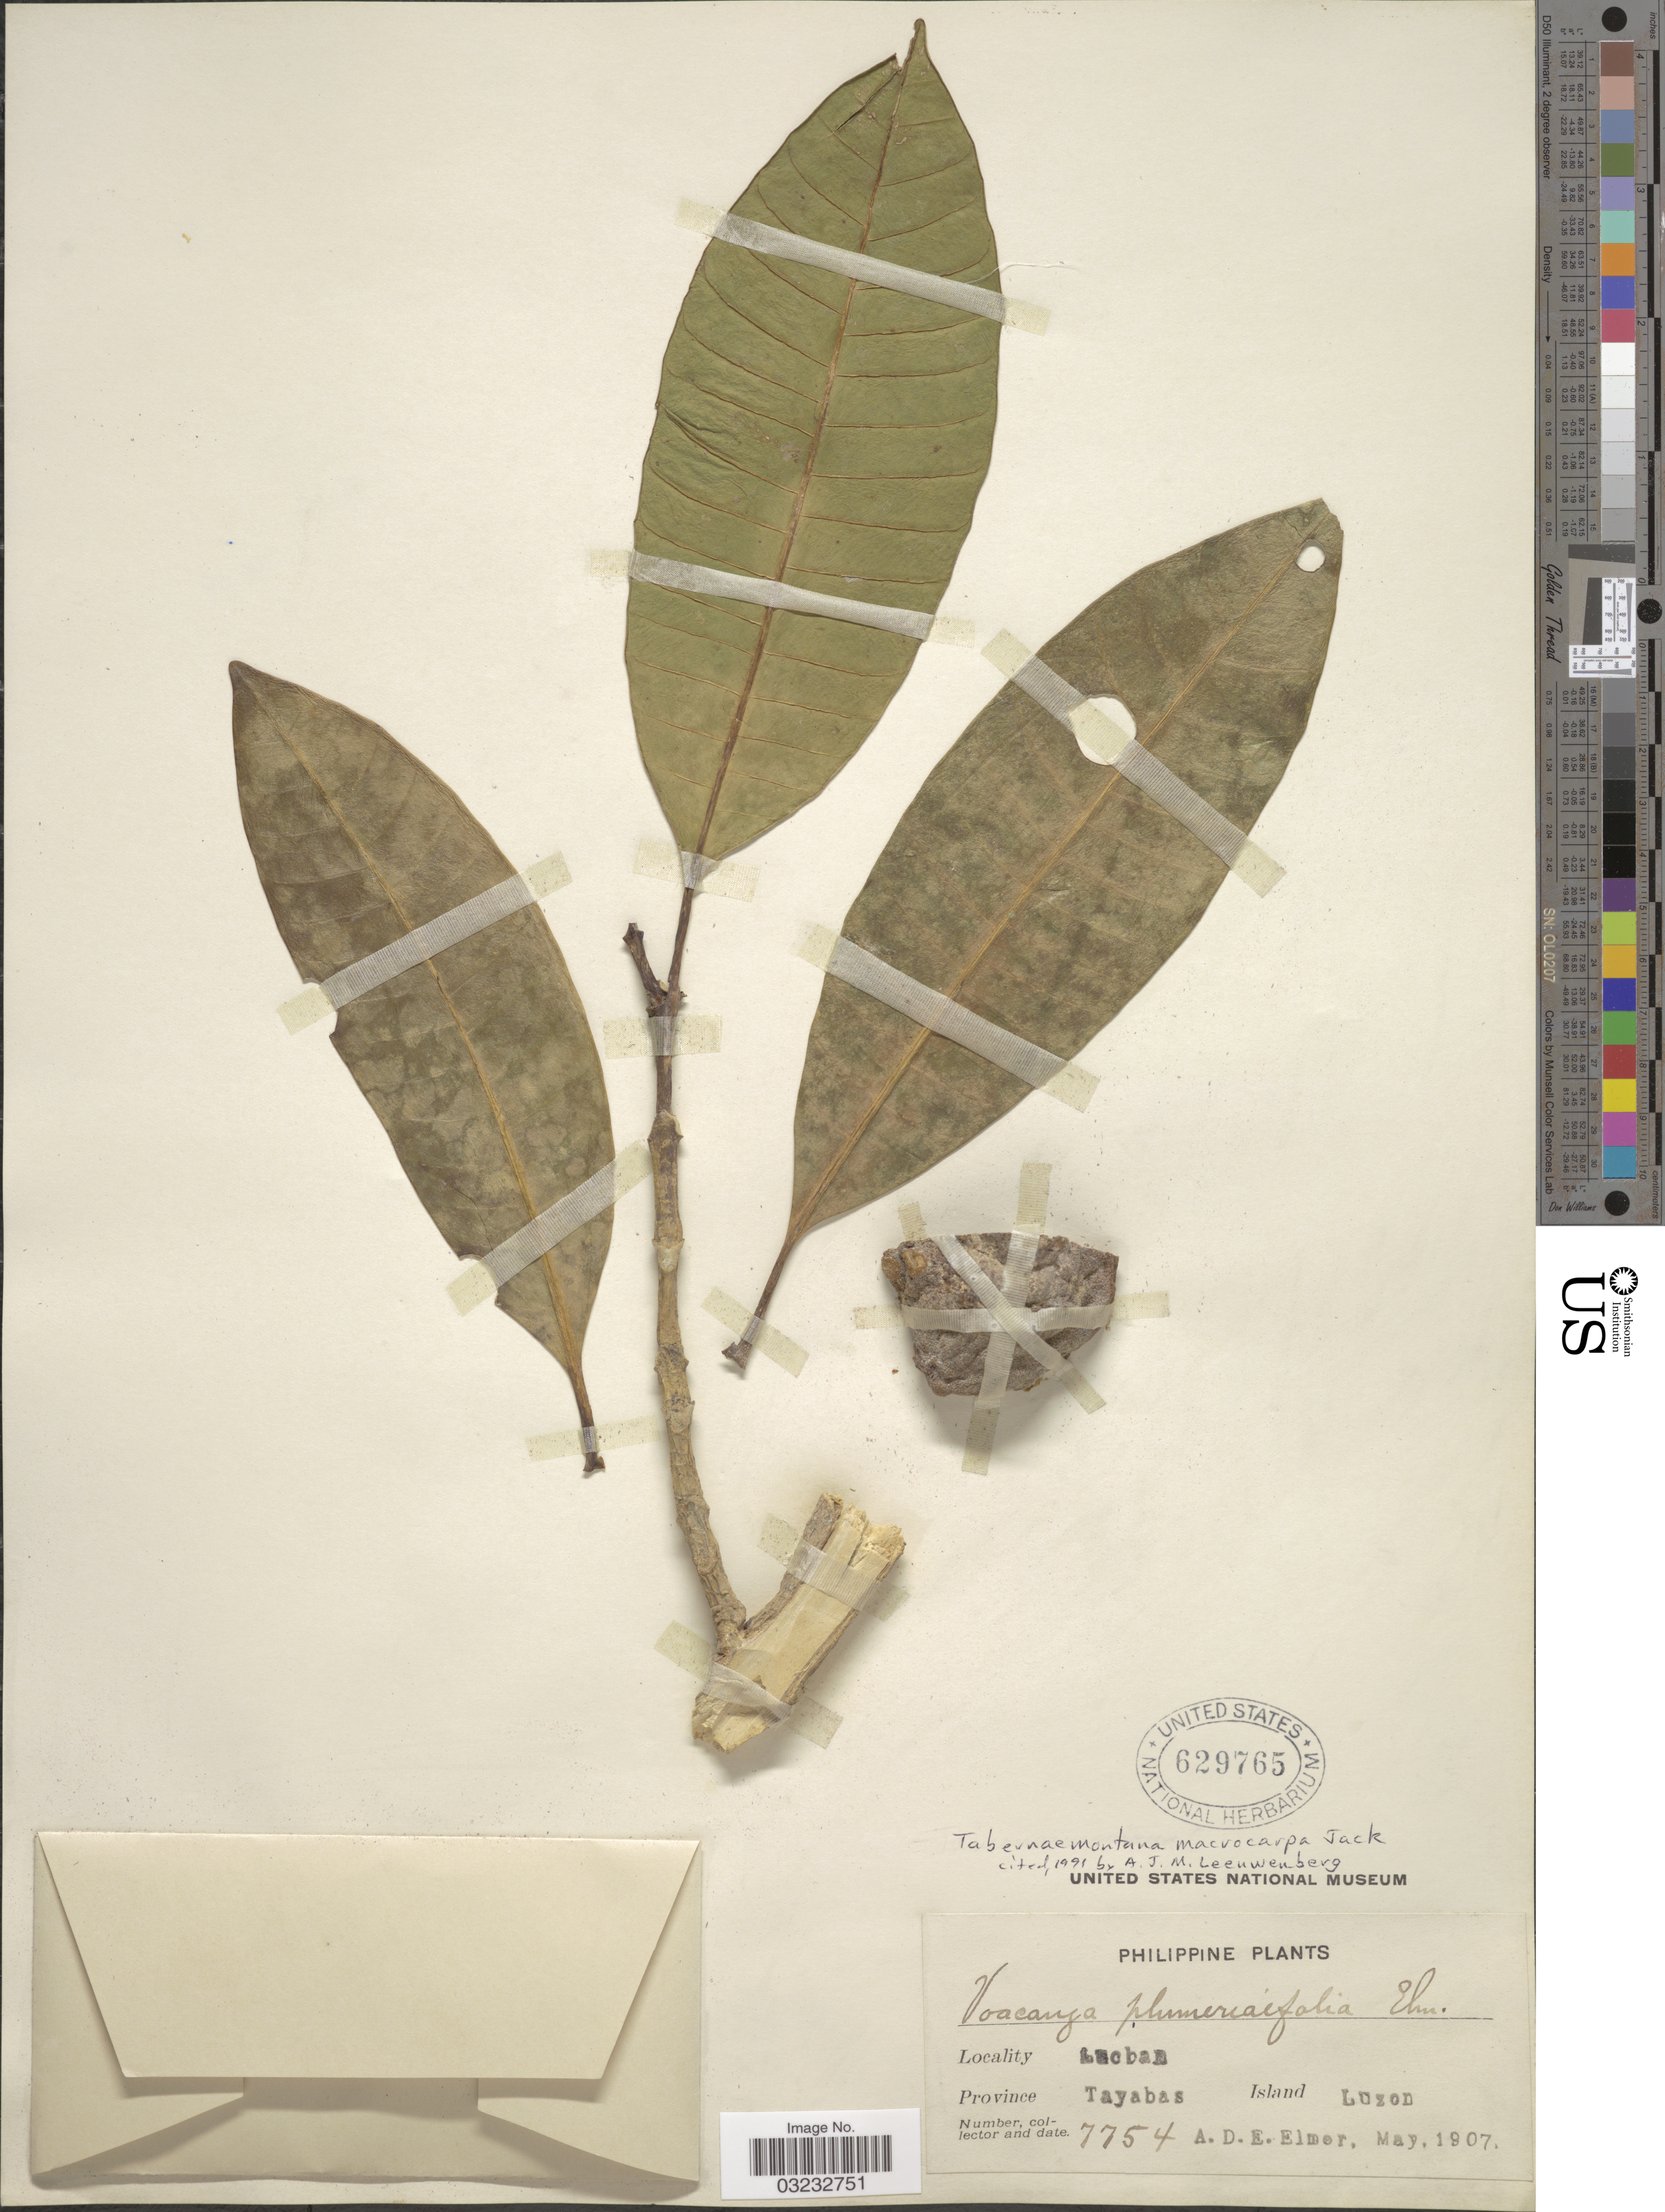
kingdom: Plantae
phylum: Tracheophyta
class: Magnoliopsida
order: Gentianales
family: Apocynaceae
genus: Tabernaemontana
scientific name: Tabernaemontana macrocarpa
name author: Jack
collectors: A. D. E. Elmer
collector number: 7754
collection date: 1907-05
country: Philippines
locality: Lucban. Province Tayabas. Island Luzon.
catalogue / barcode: US 629765